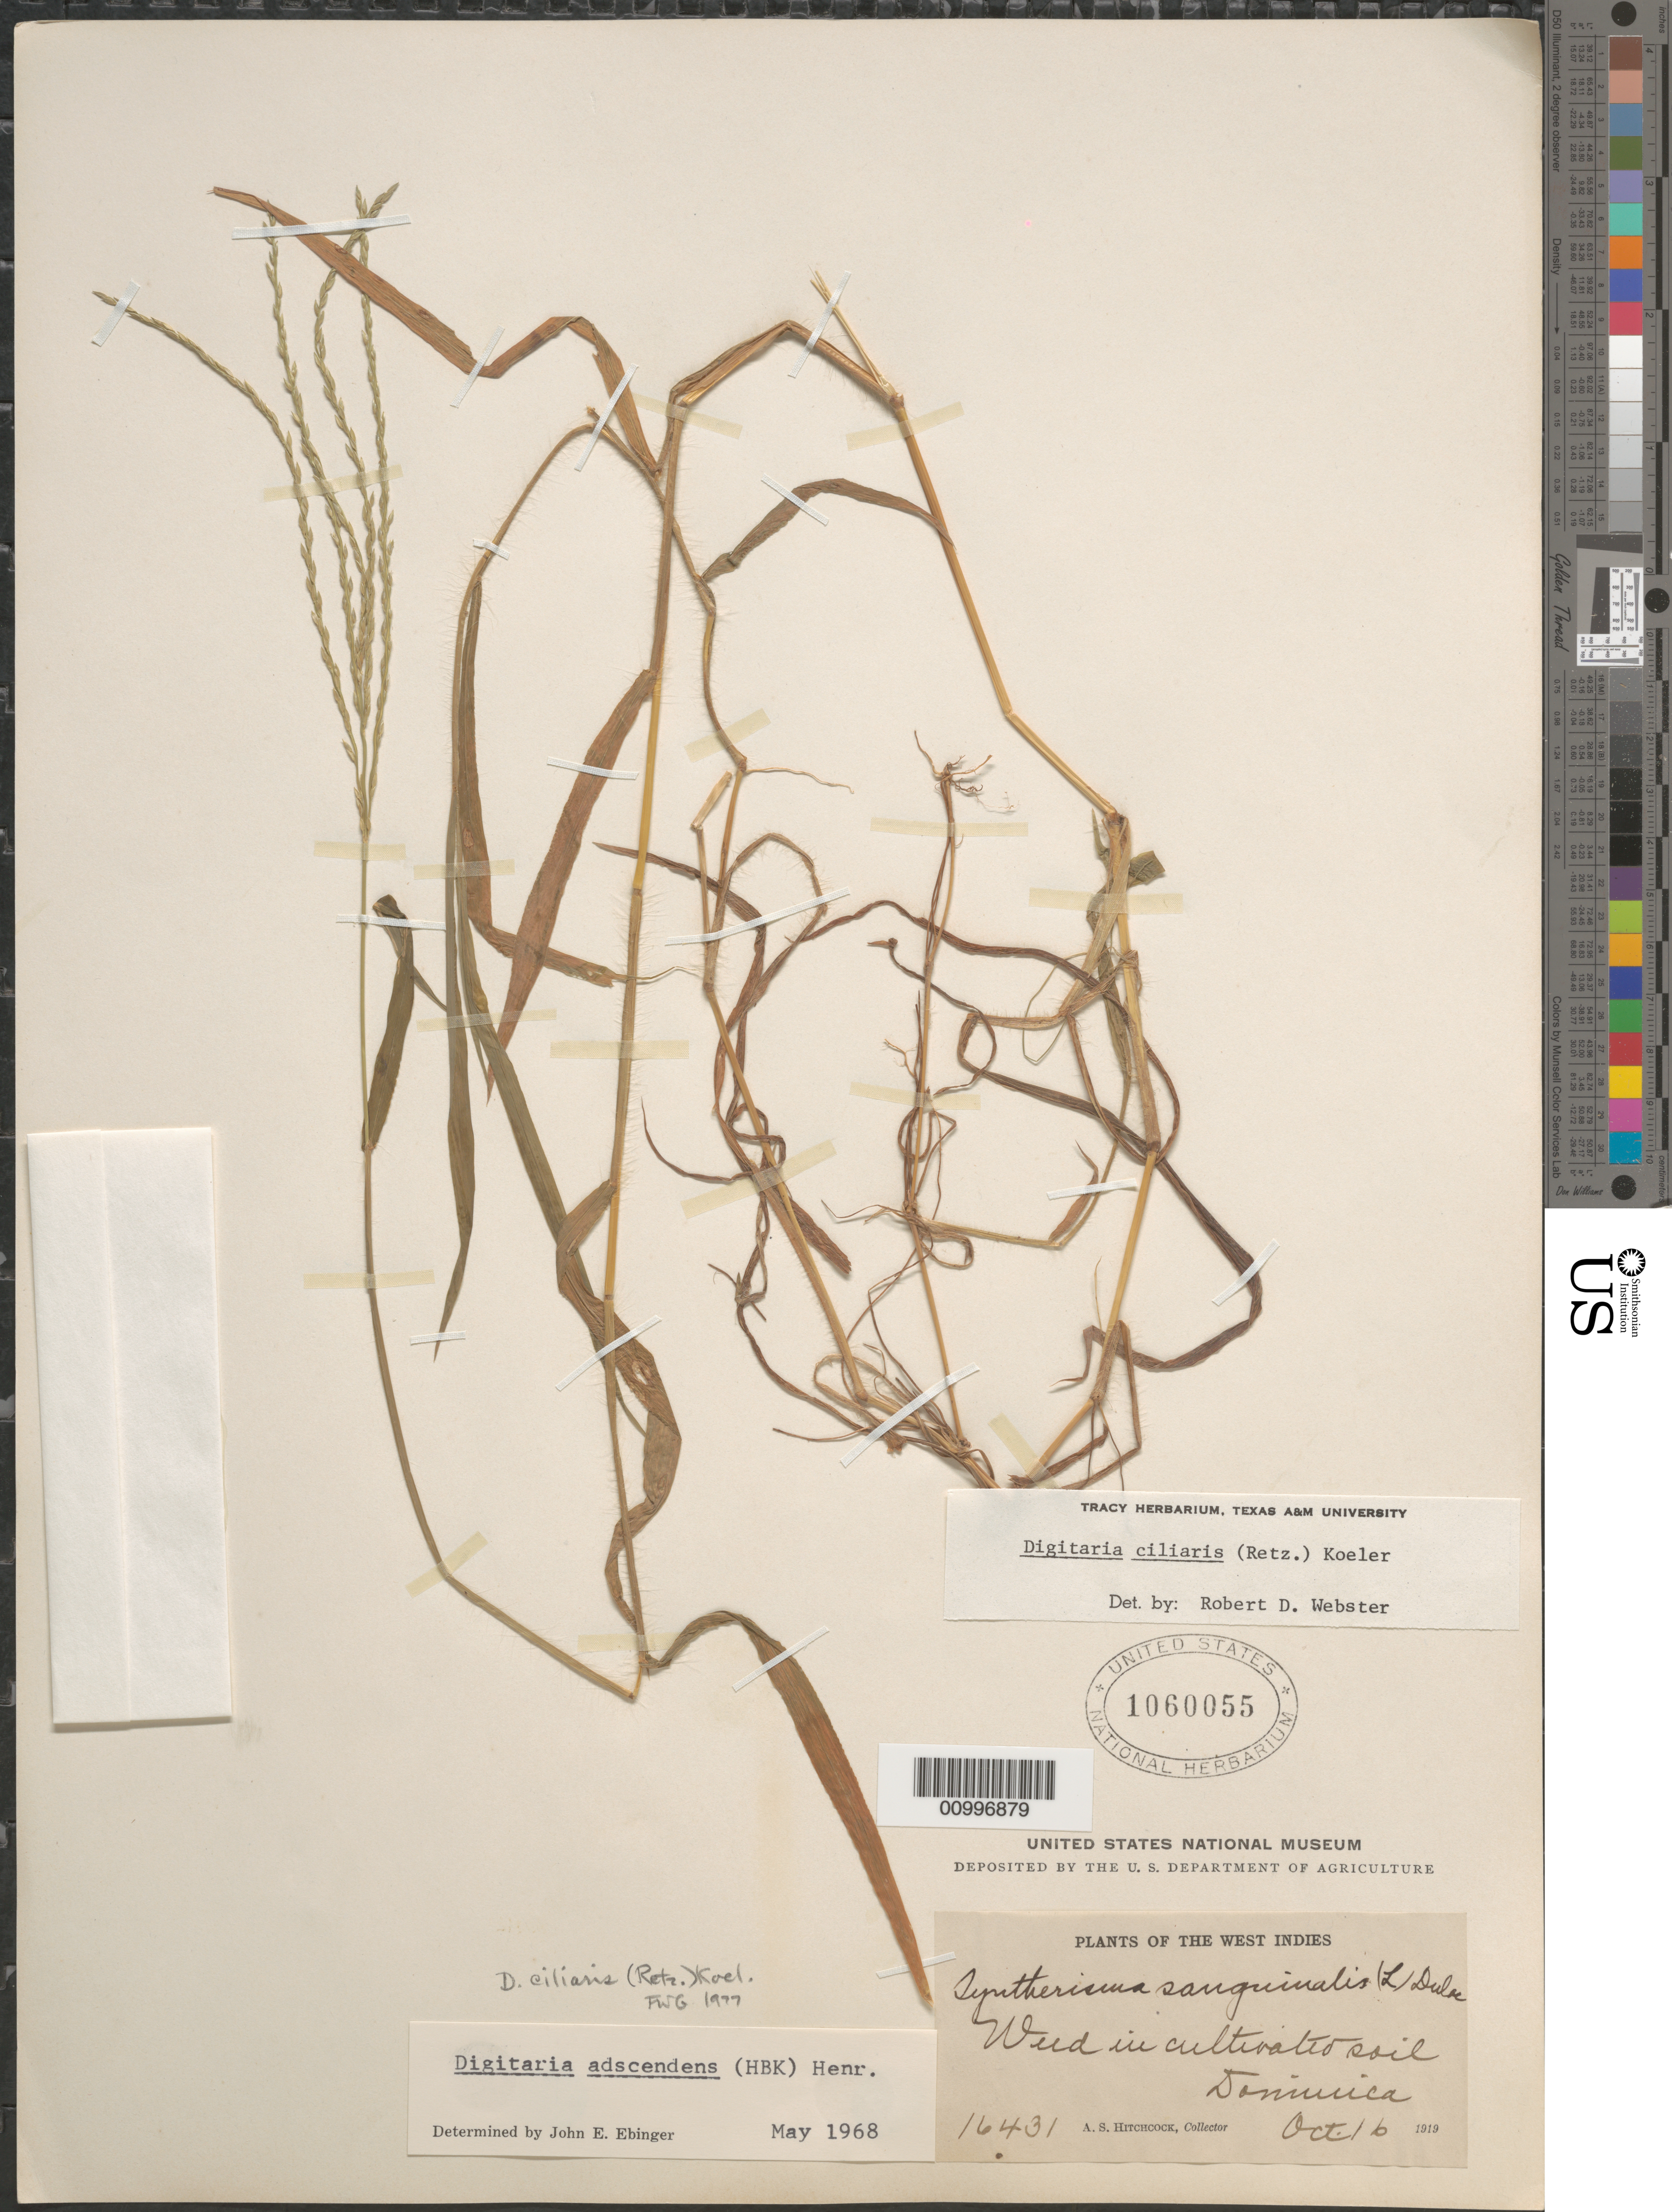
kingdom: Plantae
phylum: Tracheophyta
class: Liliopsida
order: Poales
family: Poaceae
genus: Digitaria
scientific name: Digitaria ciliaris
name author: (Retz.) Koeler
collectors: A. S. Hitchcock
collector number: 16431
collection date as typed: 16 Oct 1919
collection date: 1919-10-16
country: Dominica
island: Dominica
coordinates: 0 N, 0 E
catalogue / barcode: US 1060055